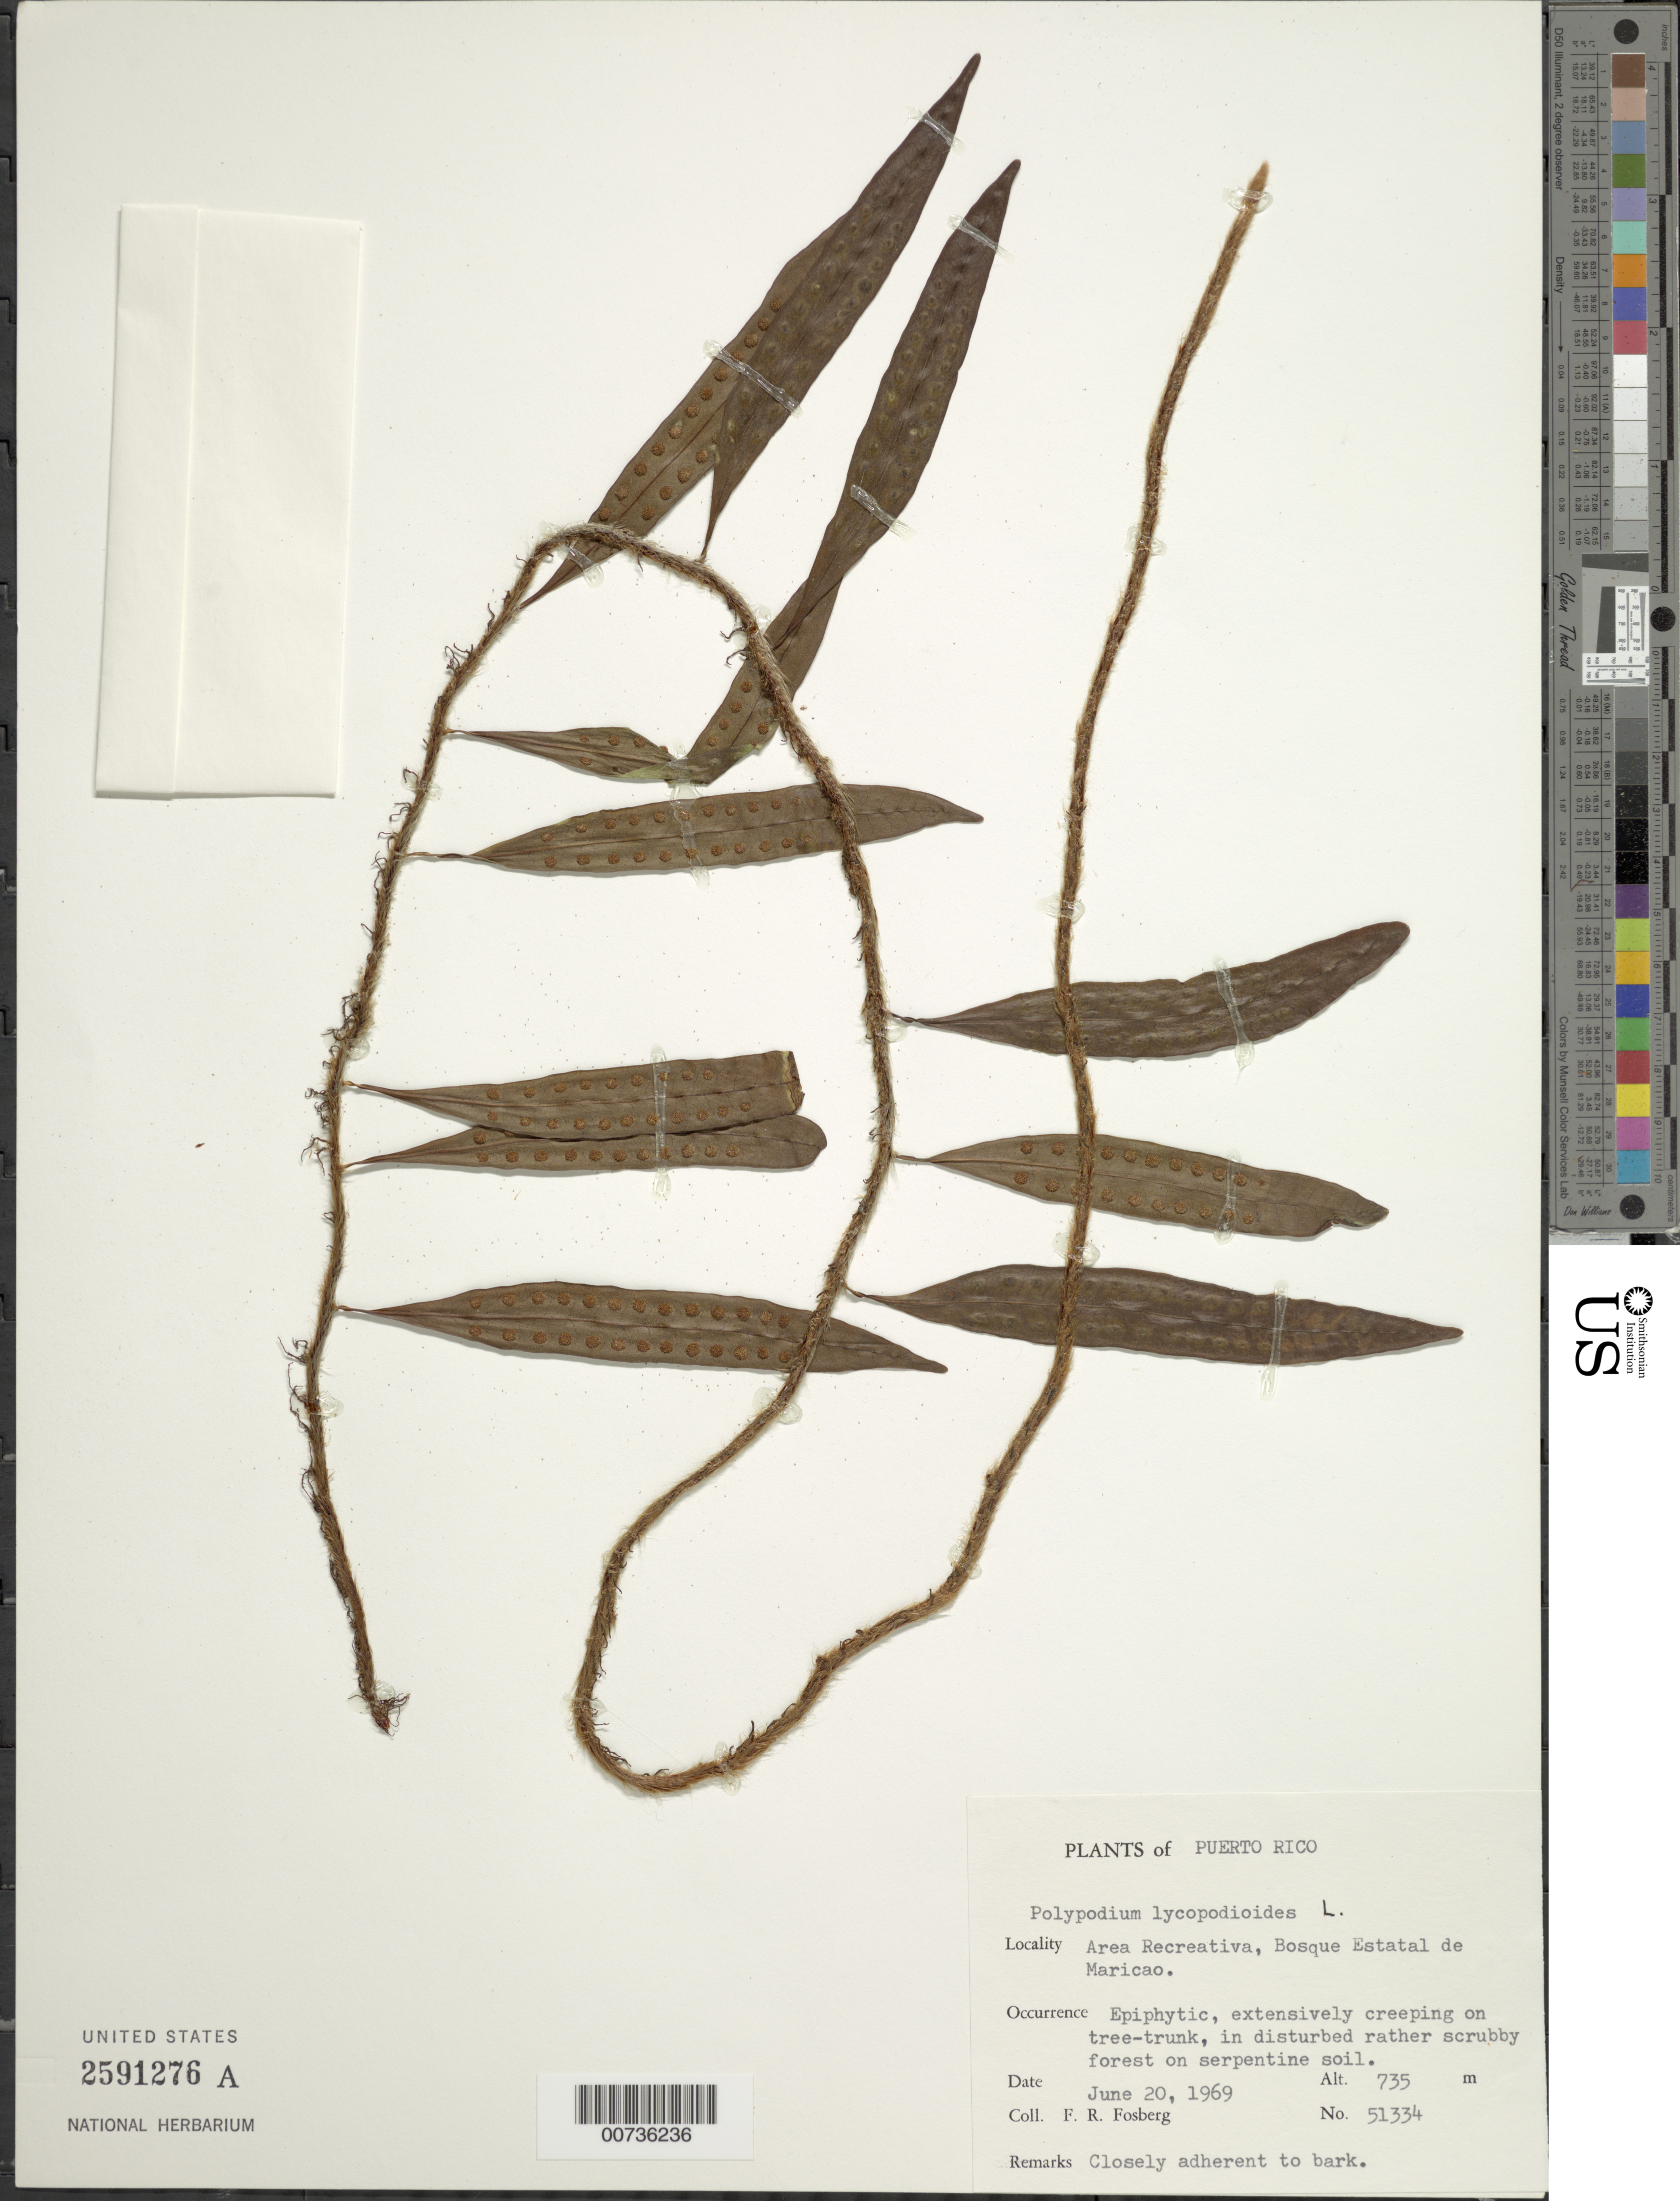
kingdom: Plantae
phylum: Tracheophyta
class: Polypodiopsida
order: Polypodiales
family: Polypodiaceae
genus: Microgramma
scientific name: Microgramma lycopodioides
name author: (L.) Copel.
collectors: F. R. Fosberg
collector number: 51334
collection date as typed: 20 Jun 1969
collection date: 1969-06-20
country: Puerto Rico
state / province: Maricao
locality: Maricao; Area Recreativa, Bosque Estatal de Maricao. In disturbed rather scrubby forest on serpentine soil.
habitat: Epiphytic, extensively creeping on tree-trunk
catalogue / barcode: US 2591276A